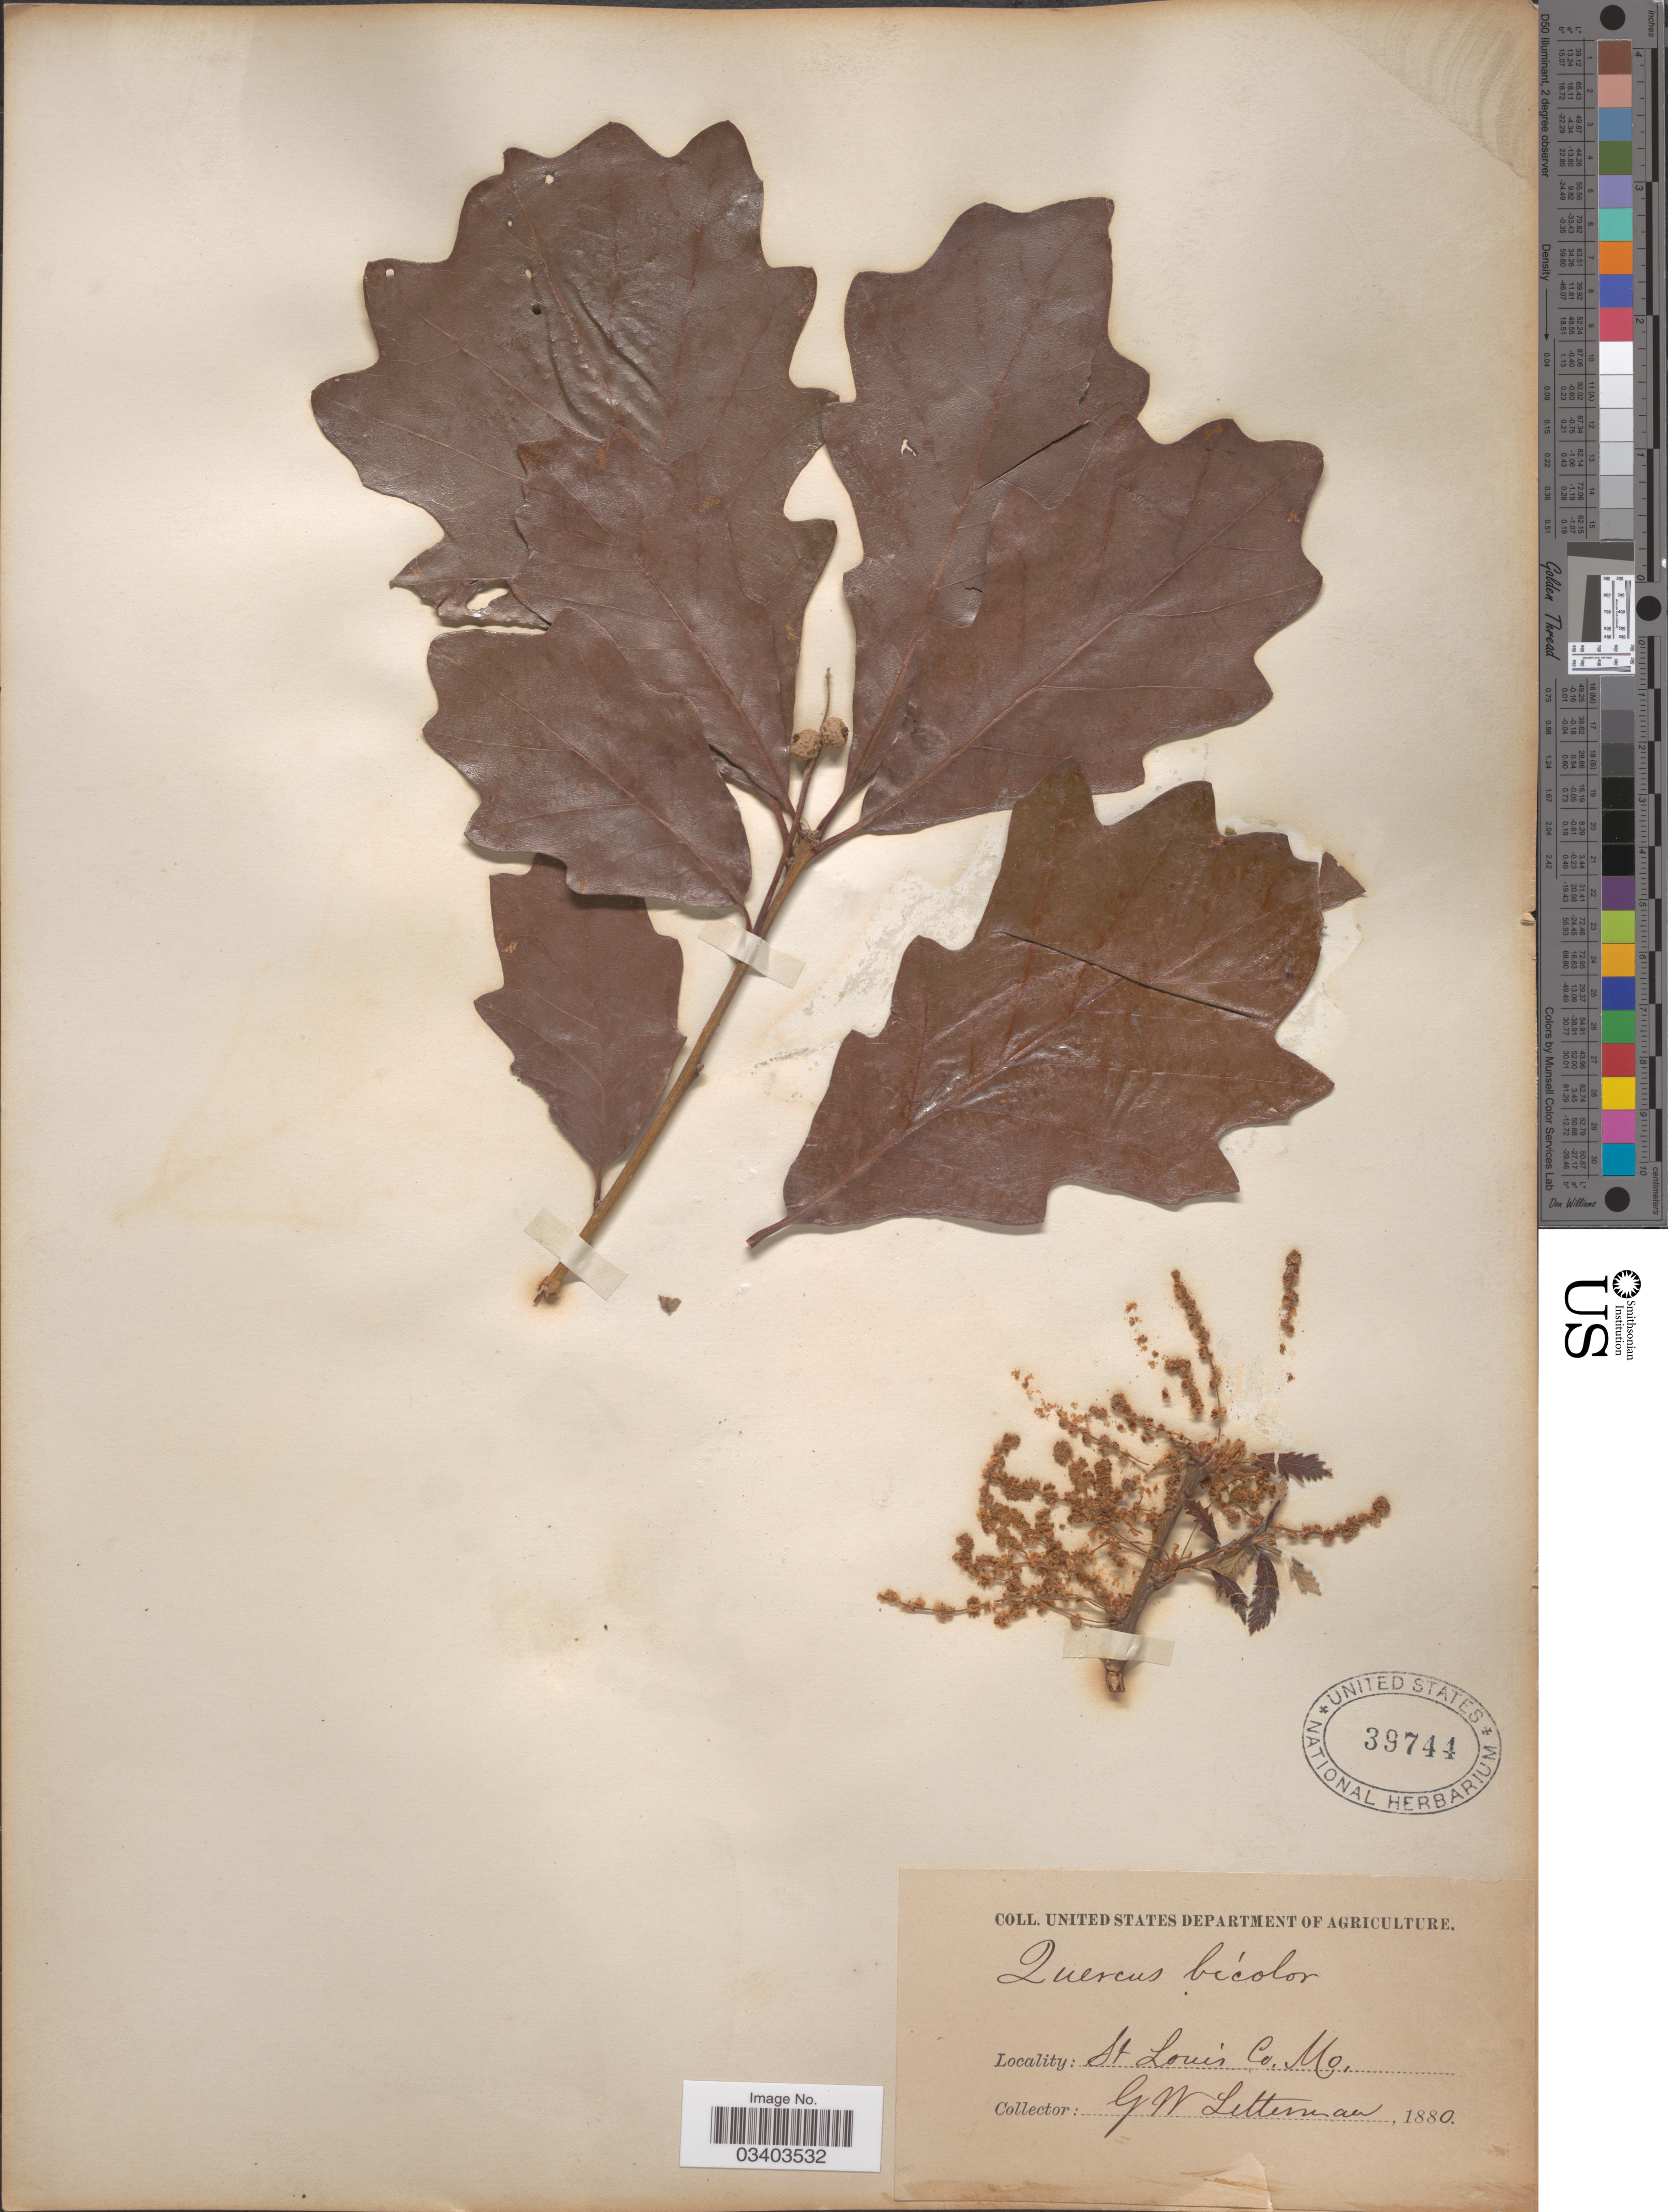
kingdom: Plantae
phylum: Tracheophyta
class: Magnoliopsida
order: Fagales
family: Fagaceae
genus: Quercus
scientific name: Quercus bicolor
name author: Willd.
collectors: G. W. Letterman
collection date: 1880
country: United States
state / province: Missouri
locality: St. Louis Co.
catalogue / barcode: US 39744